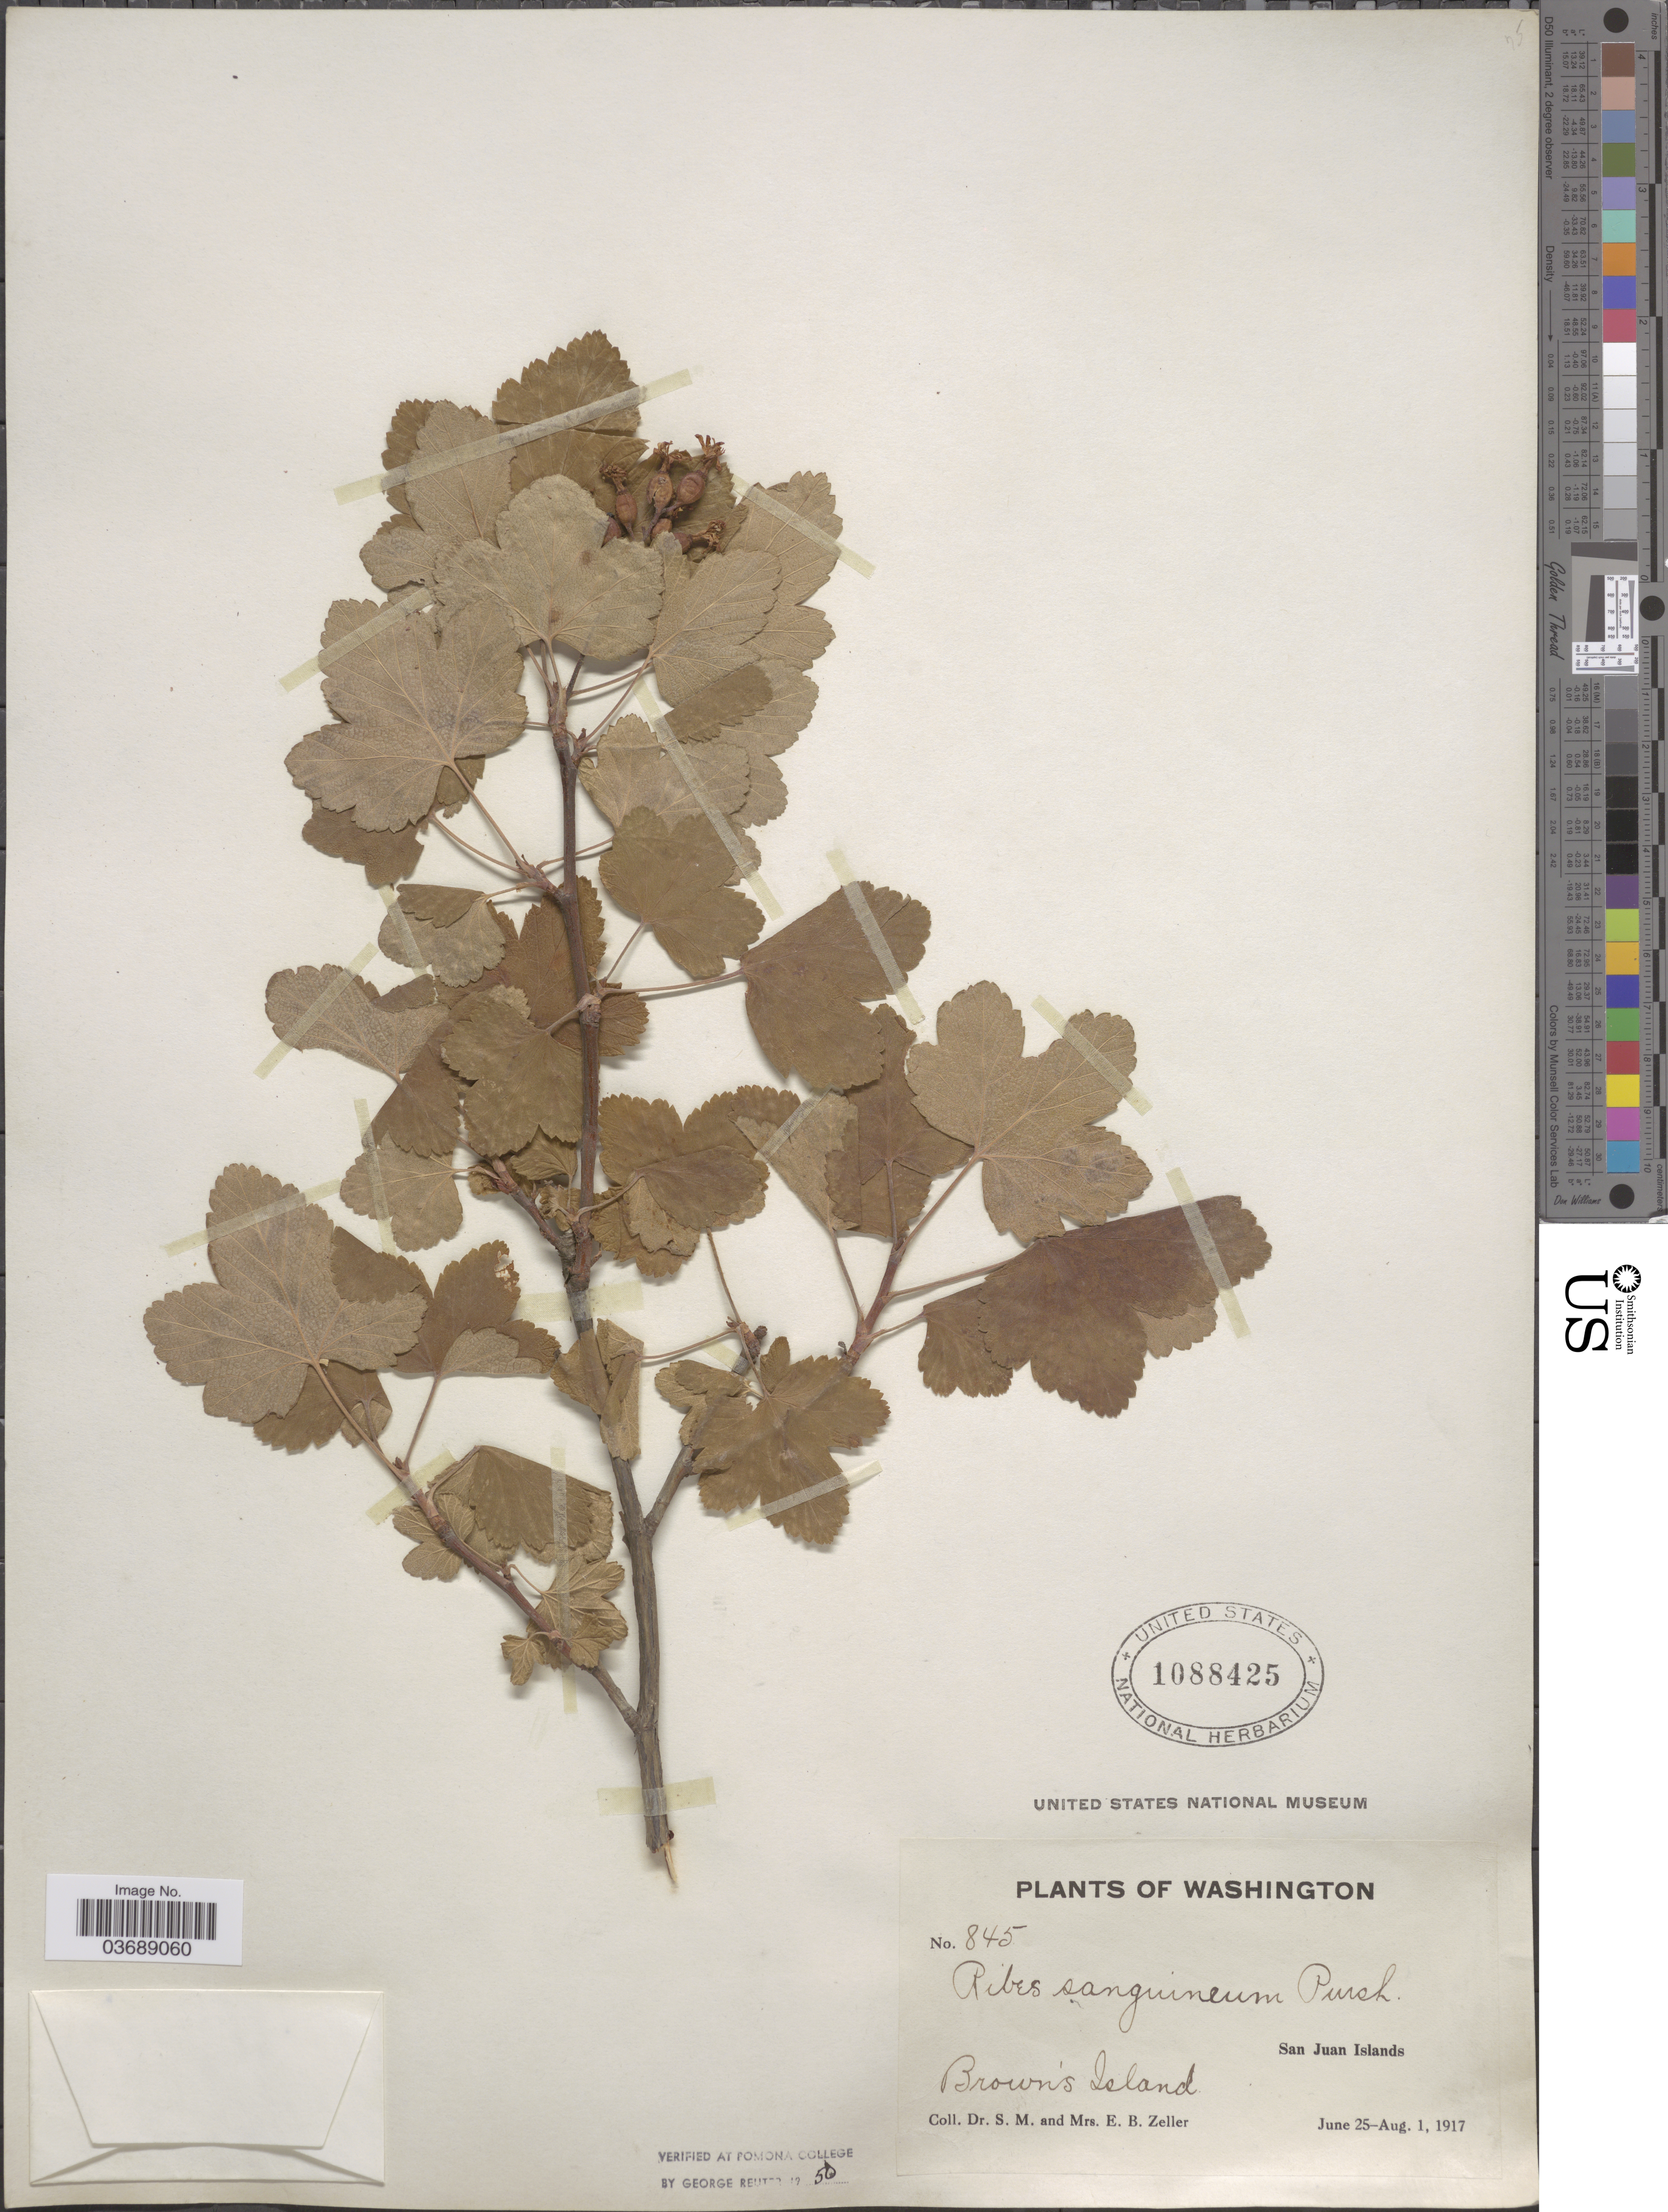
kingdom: Plantae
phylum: Tracheophyta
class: Magnoliopsida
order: Saxifragales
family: Grossulariaceae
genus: Ribes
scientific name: Ribes sanguineum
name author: Pursh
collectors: S. Zeller & E. Zeller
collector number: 845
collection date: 1917-06-25/1917-08-01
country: United States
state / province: Washington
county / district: San Juan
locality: San Juan Islands. Brown's Island.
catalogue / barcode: US 1088425